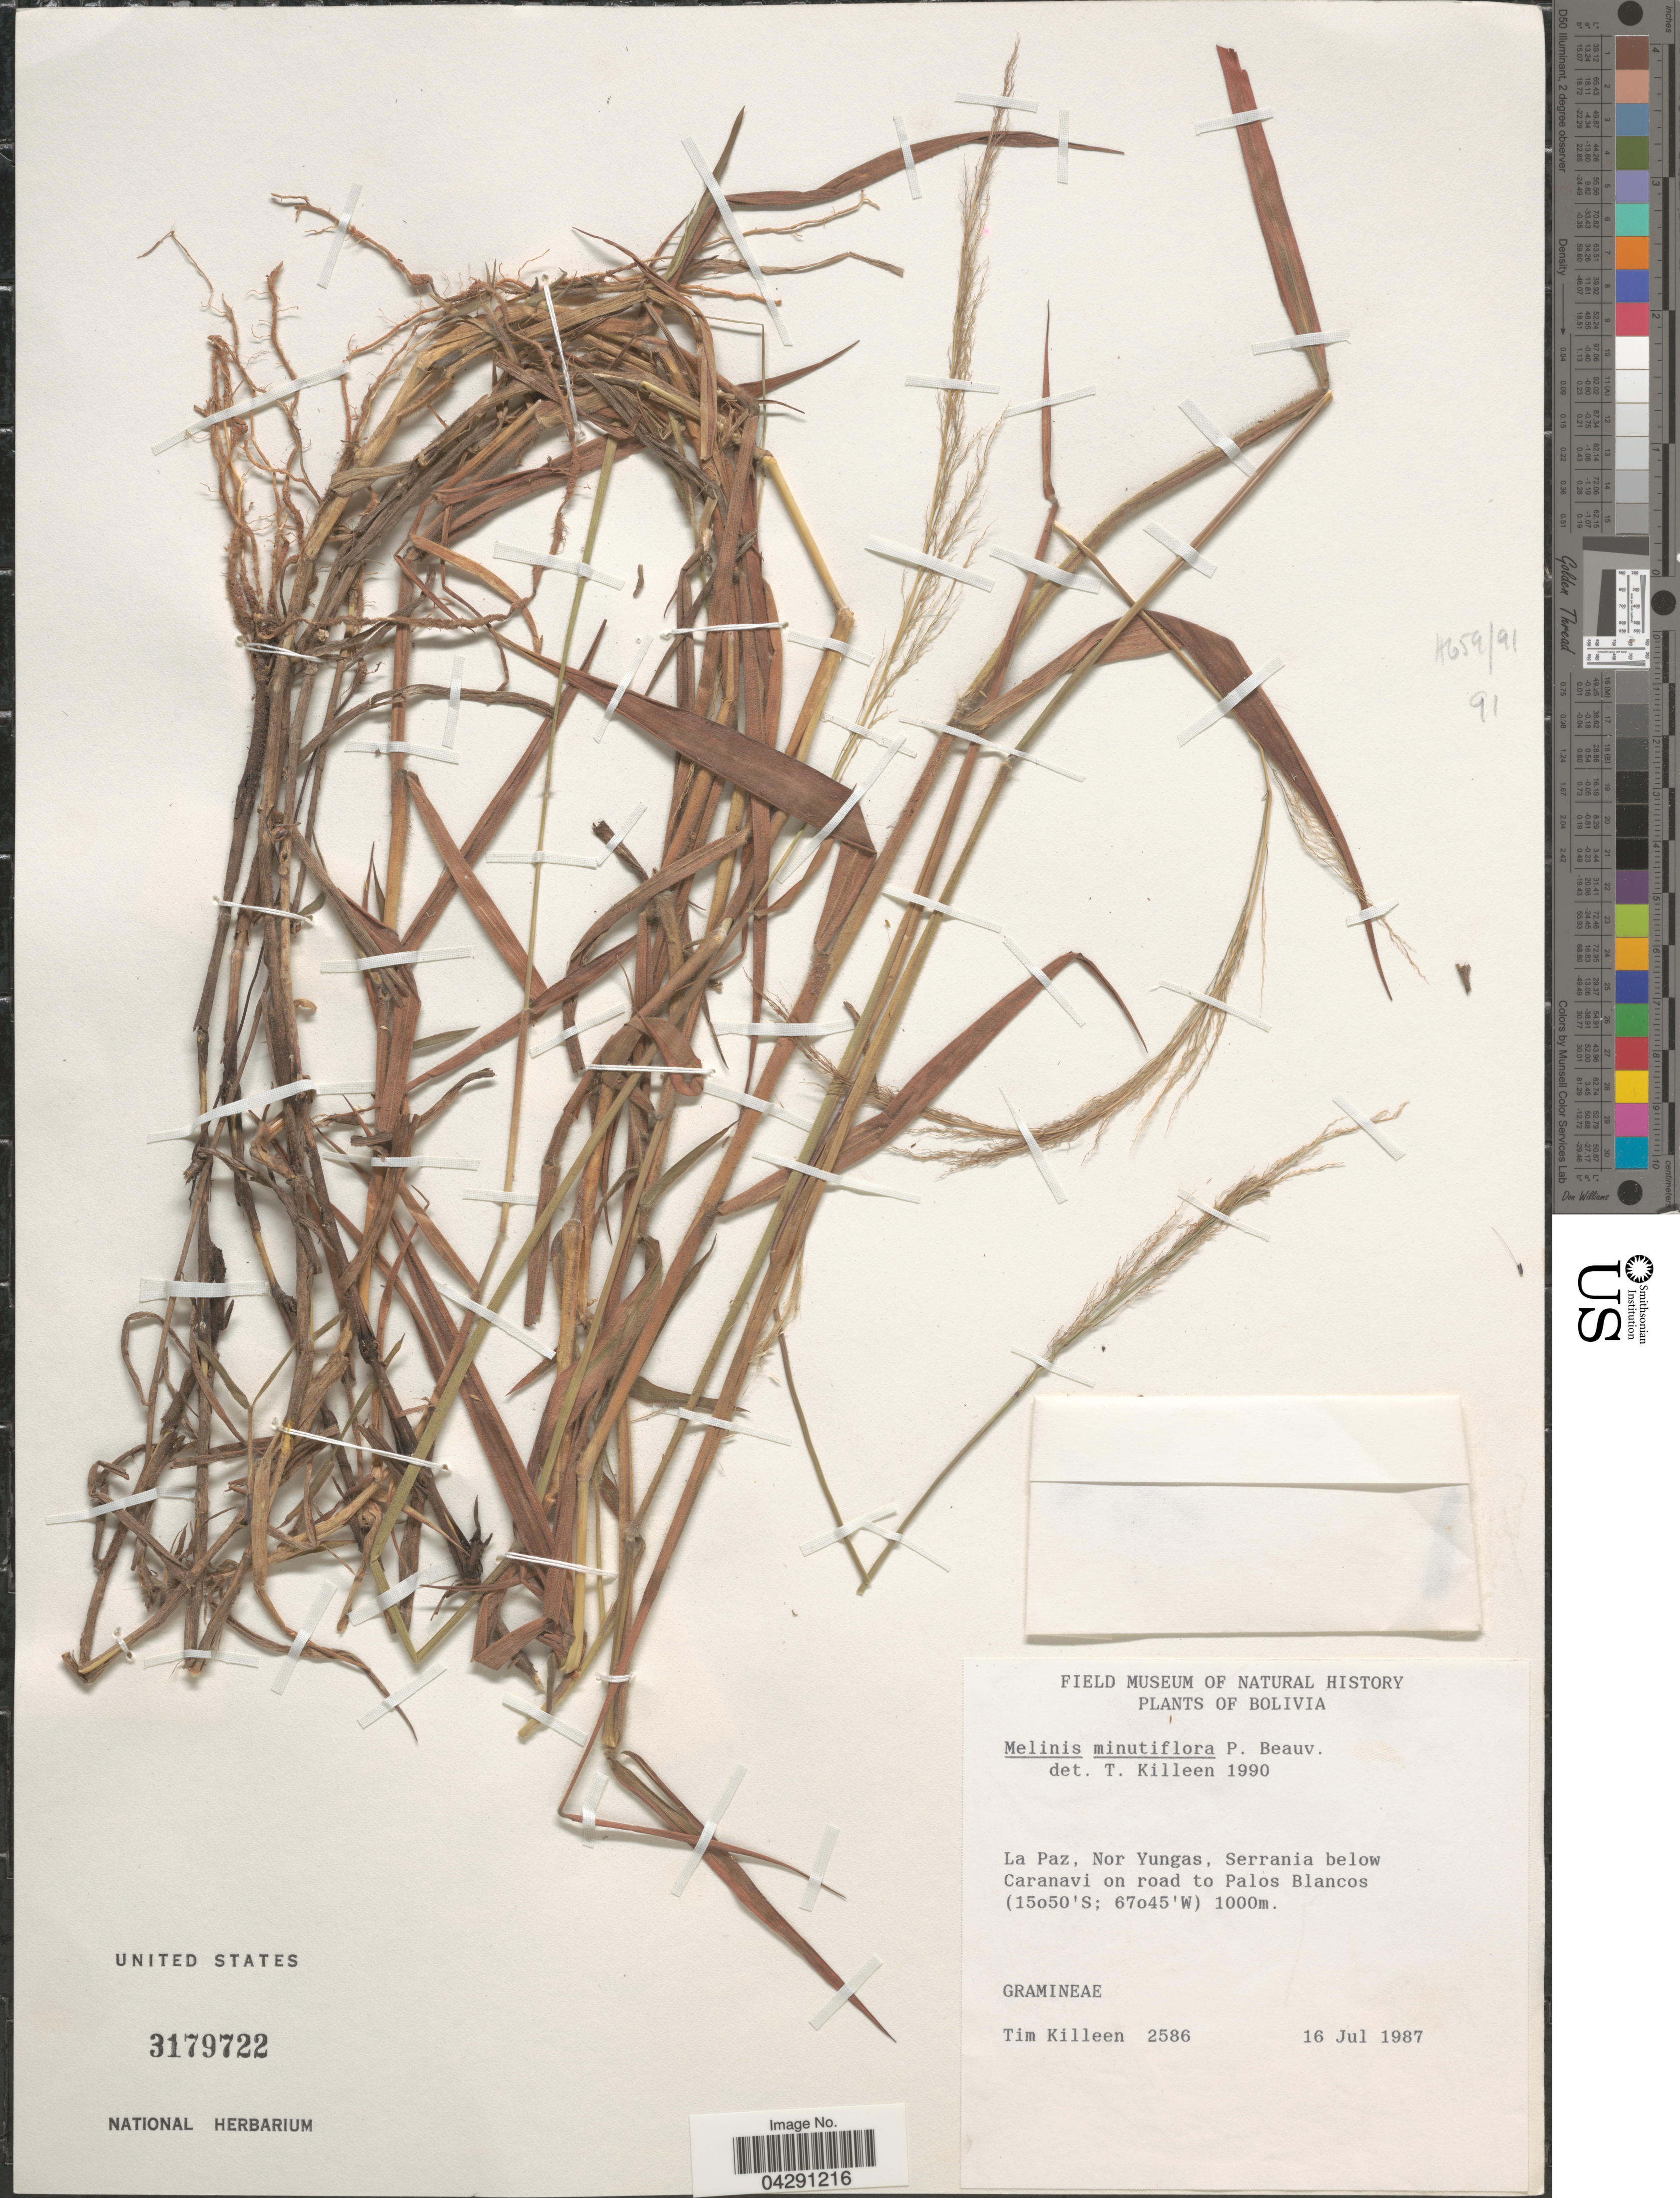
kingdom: Plantae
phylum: Tracheophyta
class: Liliopsida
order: Poales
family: Poaceae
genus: Melinis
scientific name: Melinis minutiflora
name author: P. Beauv.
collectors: T. J. Killeen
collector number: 2586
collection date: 1987-07-16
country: Bolivia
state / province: La Paz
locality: Nor Yungas, Serrania below Caranavi on road to Palos Blancos.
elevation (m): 1000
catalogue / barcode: US 3179722